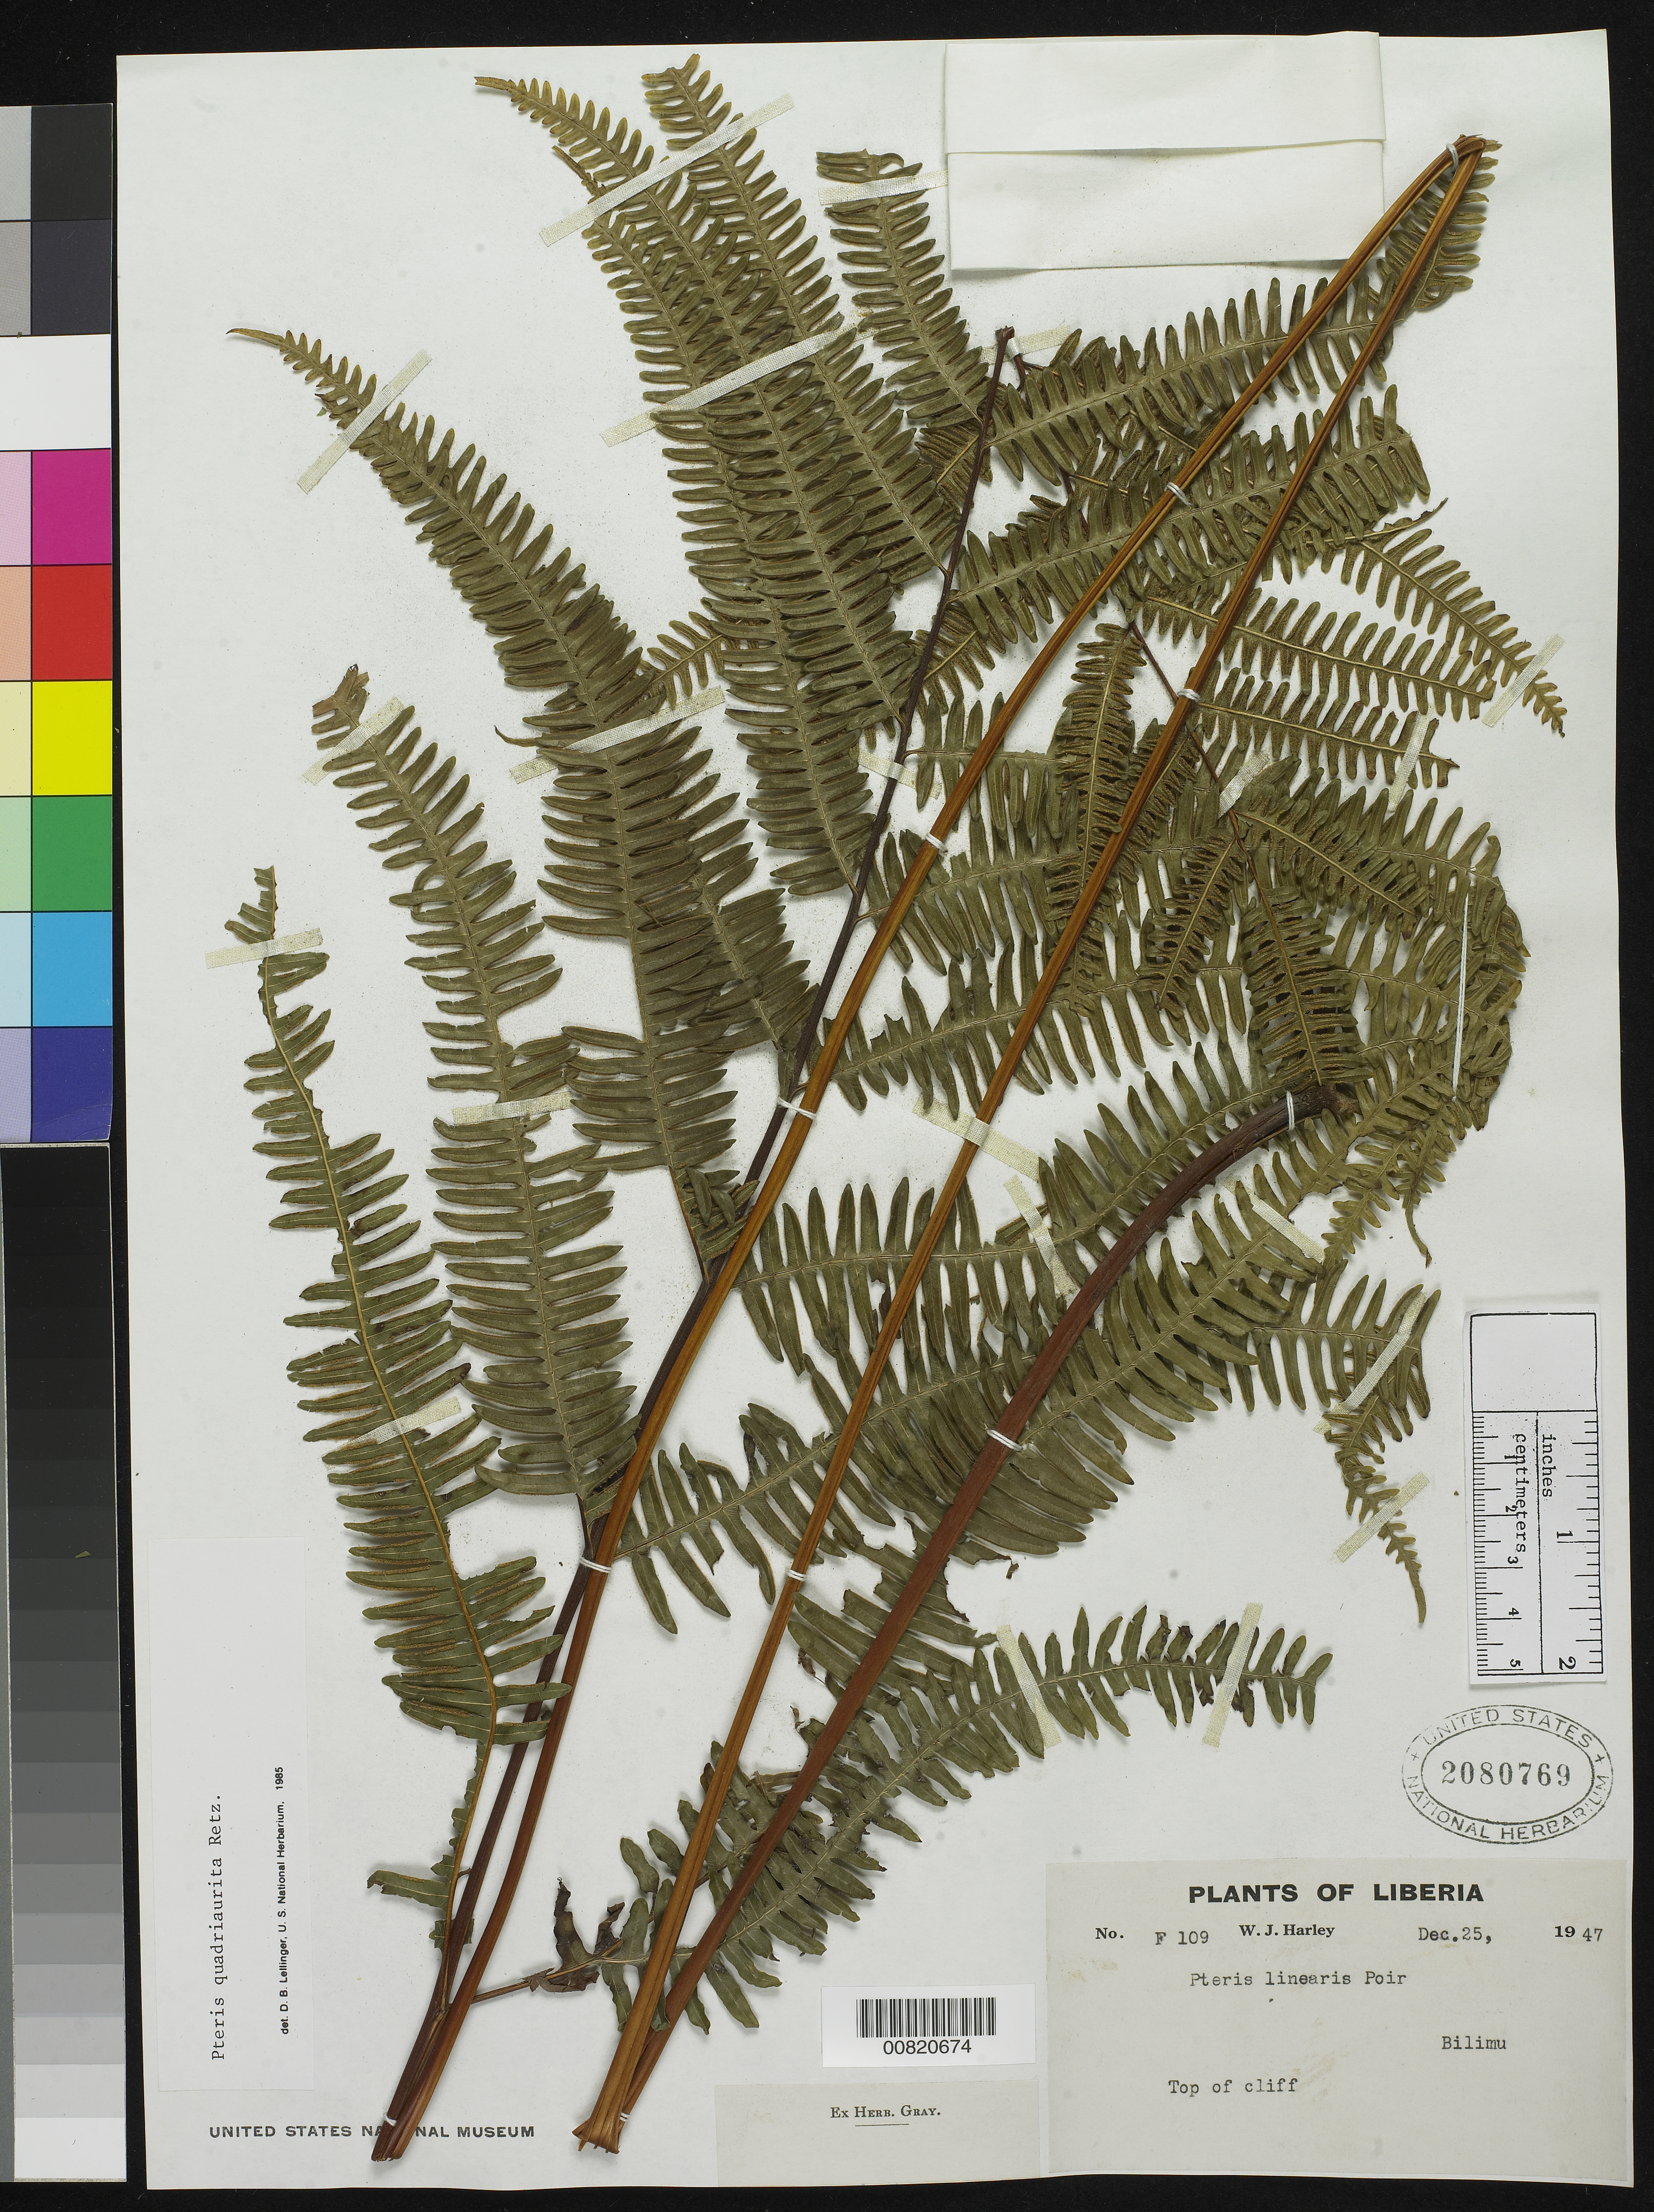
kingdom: Plantae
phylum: Tracheophyta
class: Polypodiopsida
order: Polypodiales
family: Pteridaceae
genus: Pteris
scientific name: Pteris quadriaurita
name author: Retz.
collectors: W. Harley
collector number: F 109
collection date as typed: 25 Dec 1947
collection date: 1947-12-25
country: Liberia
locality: Bilimu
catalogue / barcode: US 2080769